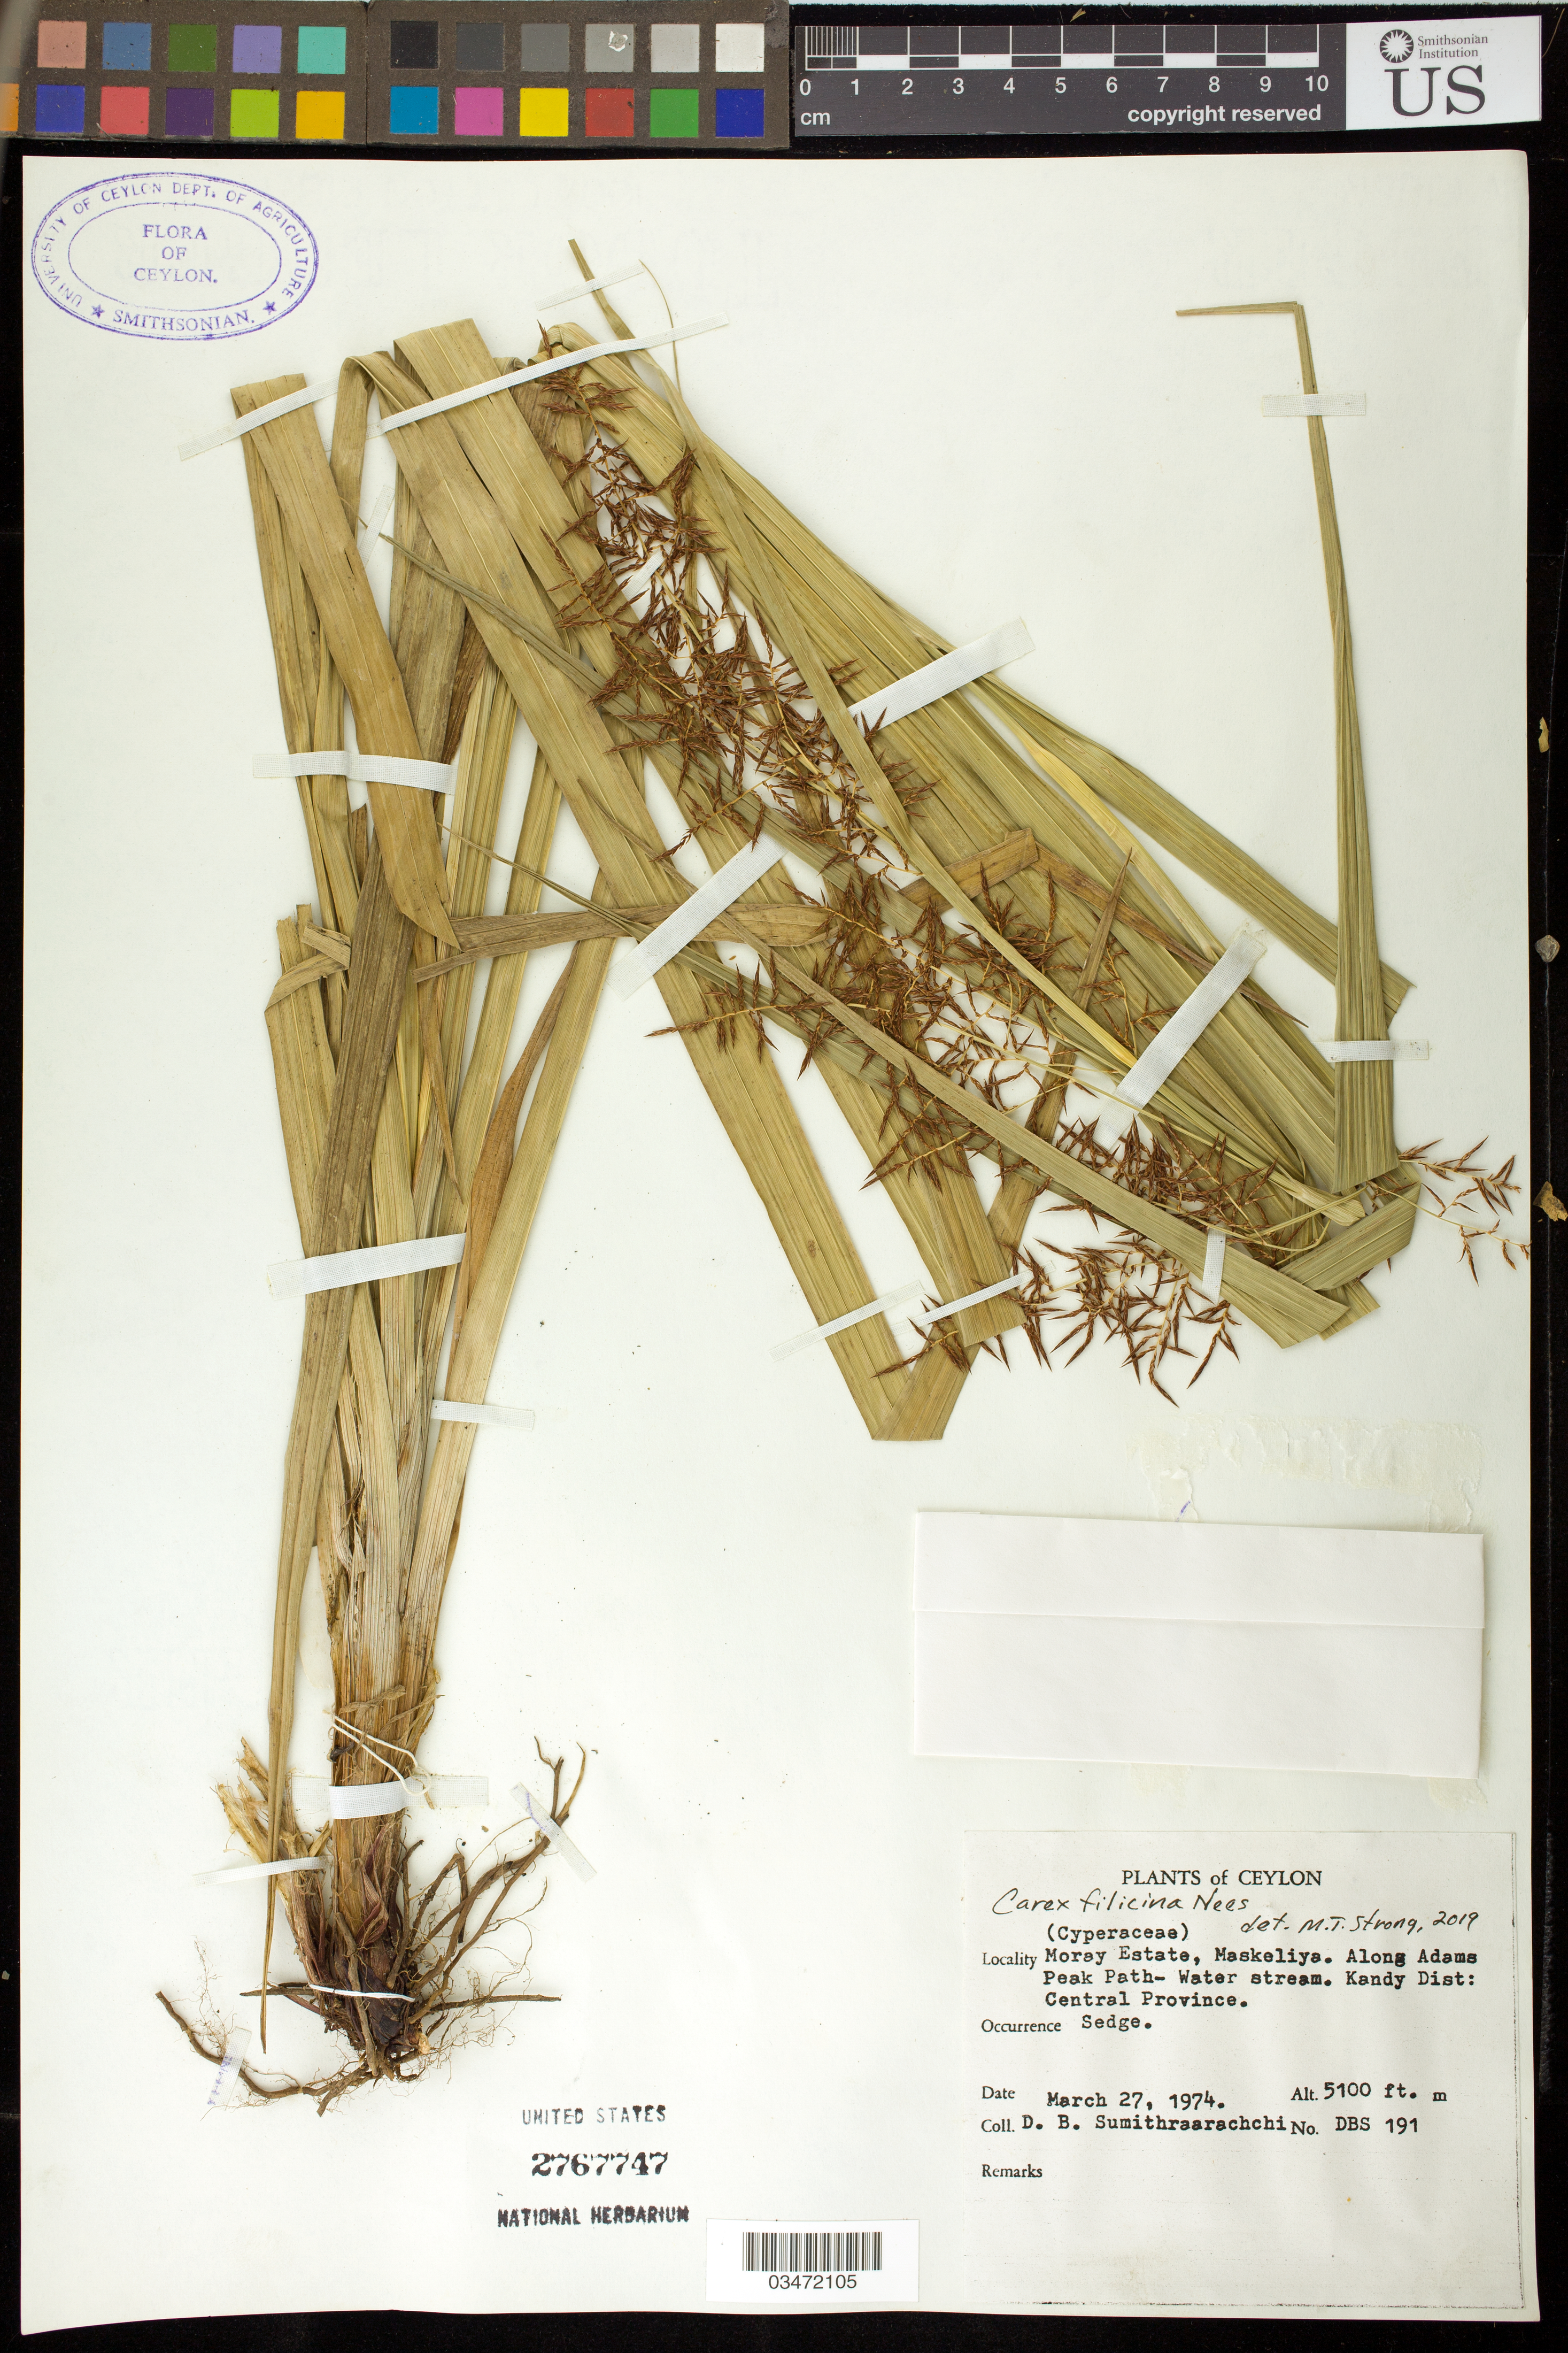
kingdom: Plantae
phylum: Tracheophyta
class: Liliopsida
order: Poales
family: Cyperaceae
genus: Carex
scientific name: Carex filicina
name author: Nees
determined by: Strong, M. T., (US), Smithsonian Institution - National Museum of Natural History (UNITED STATES)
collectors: D. B. Sumithraarachchi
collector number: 191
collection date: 1974-03-27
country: Sri Lanka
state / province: Central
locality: Kandy Dist. Morey Estate, Maskeliya. Along Adams Peak Path-Water stream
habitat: Along water stream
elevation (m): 1554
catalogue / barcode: US 2767747